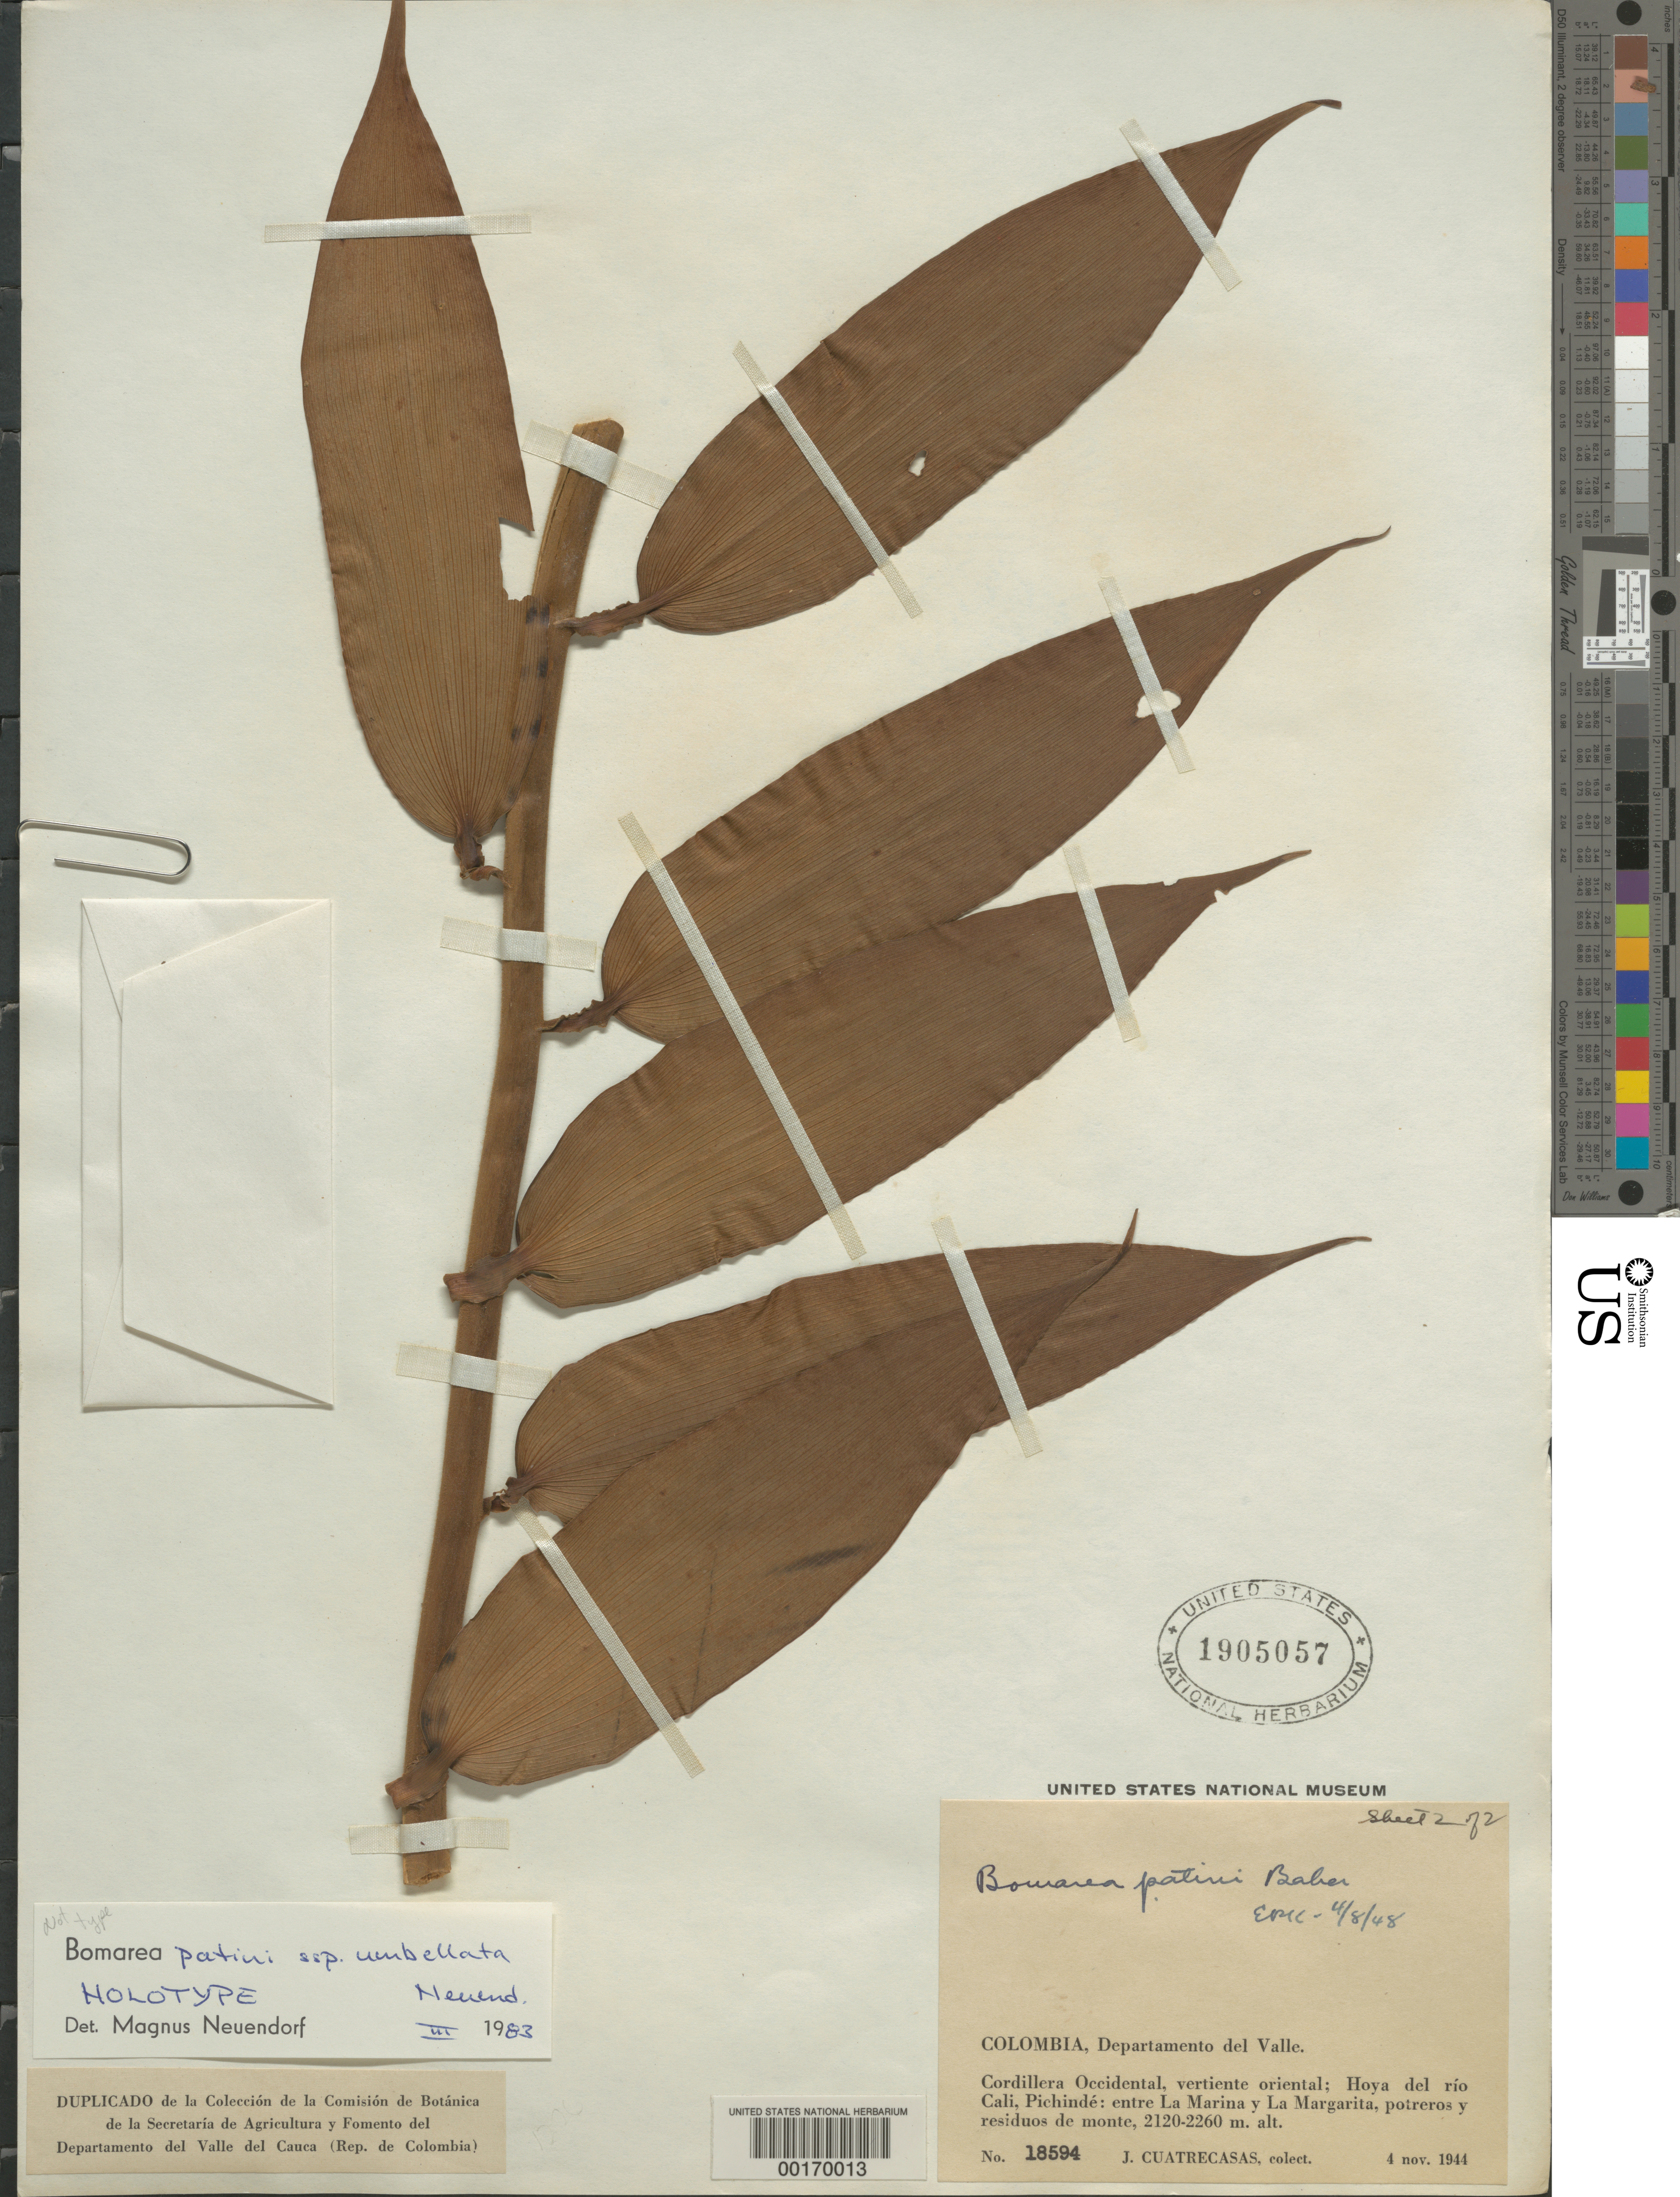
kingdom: Plantae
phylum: Tracheophyta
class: Liliopsida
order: Liliales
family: Alstroemeriaceae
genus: Bomarea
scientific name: Bomarea patinii subsp. umbellata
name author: Neuendorf ex Alzate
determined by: Boggan, J. K., (US), NMNH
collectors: J. Cuatrecasas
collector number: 18594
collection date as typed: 04 Nov 1944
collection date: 1944-11-04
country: Colombia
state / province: Valle del Cauca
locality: Cordillera Occidental, E slope, Valley of Rio Cali, Pichinde, between La Marina and La Margarita.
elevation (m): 2120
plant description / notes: Specimen (mounted on 2 sheets) was annotated by M. Neuendorf in 1983 as the holotype of Bomarea patini ssp. umbellata Neuend. but this name was never published by him. This is presumably B. patinii ssp. umbellata Neuend. ex Alzate (Harvard Pap. Bot. 10: 53-56, 2005) but the type of that name is Alston 8158 (and Cuatrecasas 18594 is not cited at all).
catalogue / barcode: US 1905057